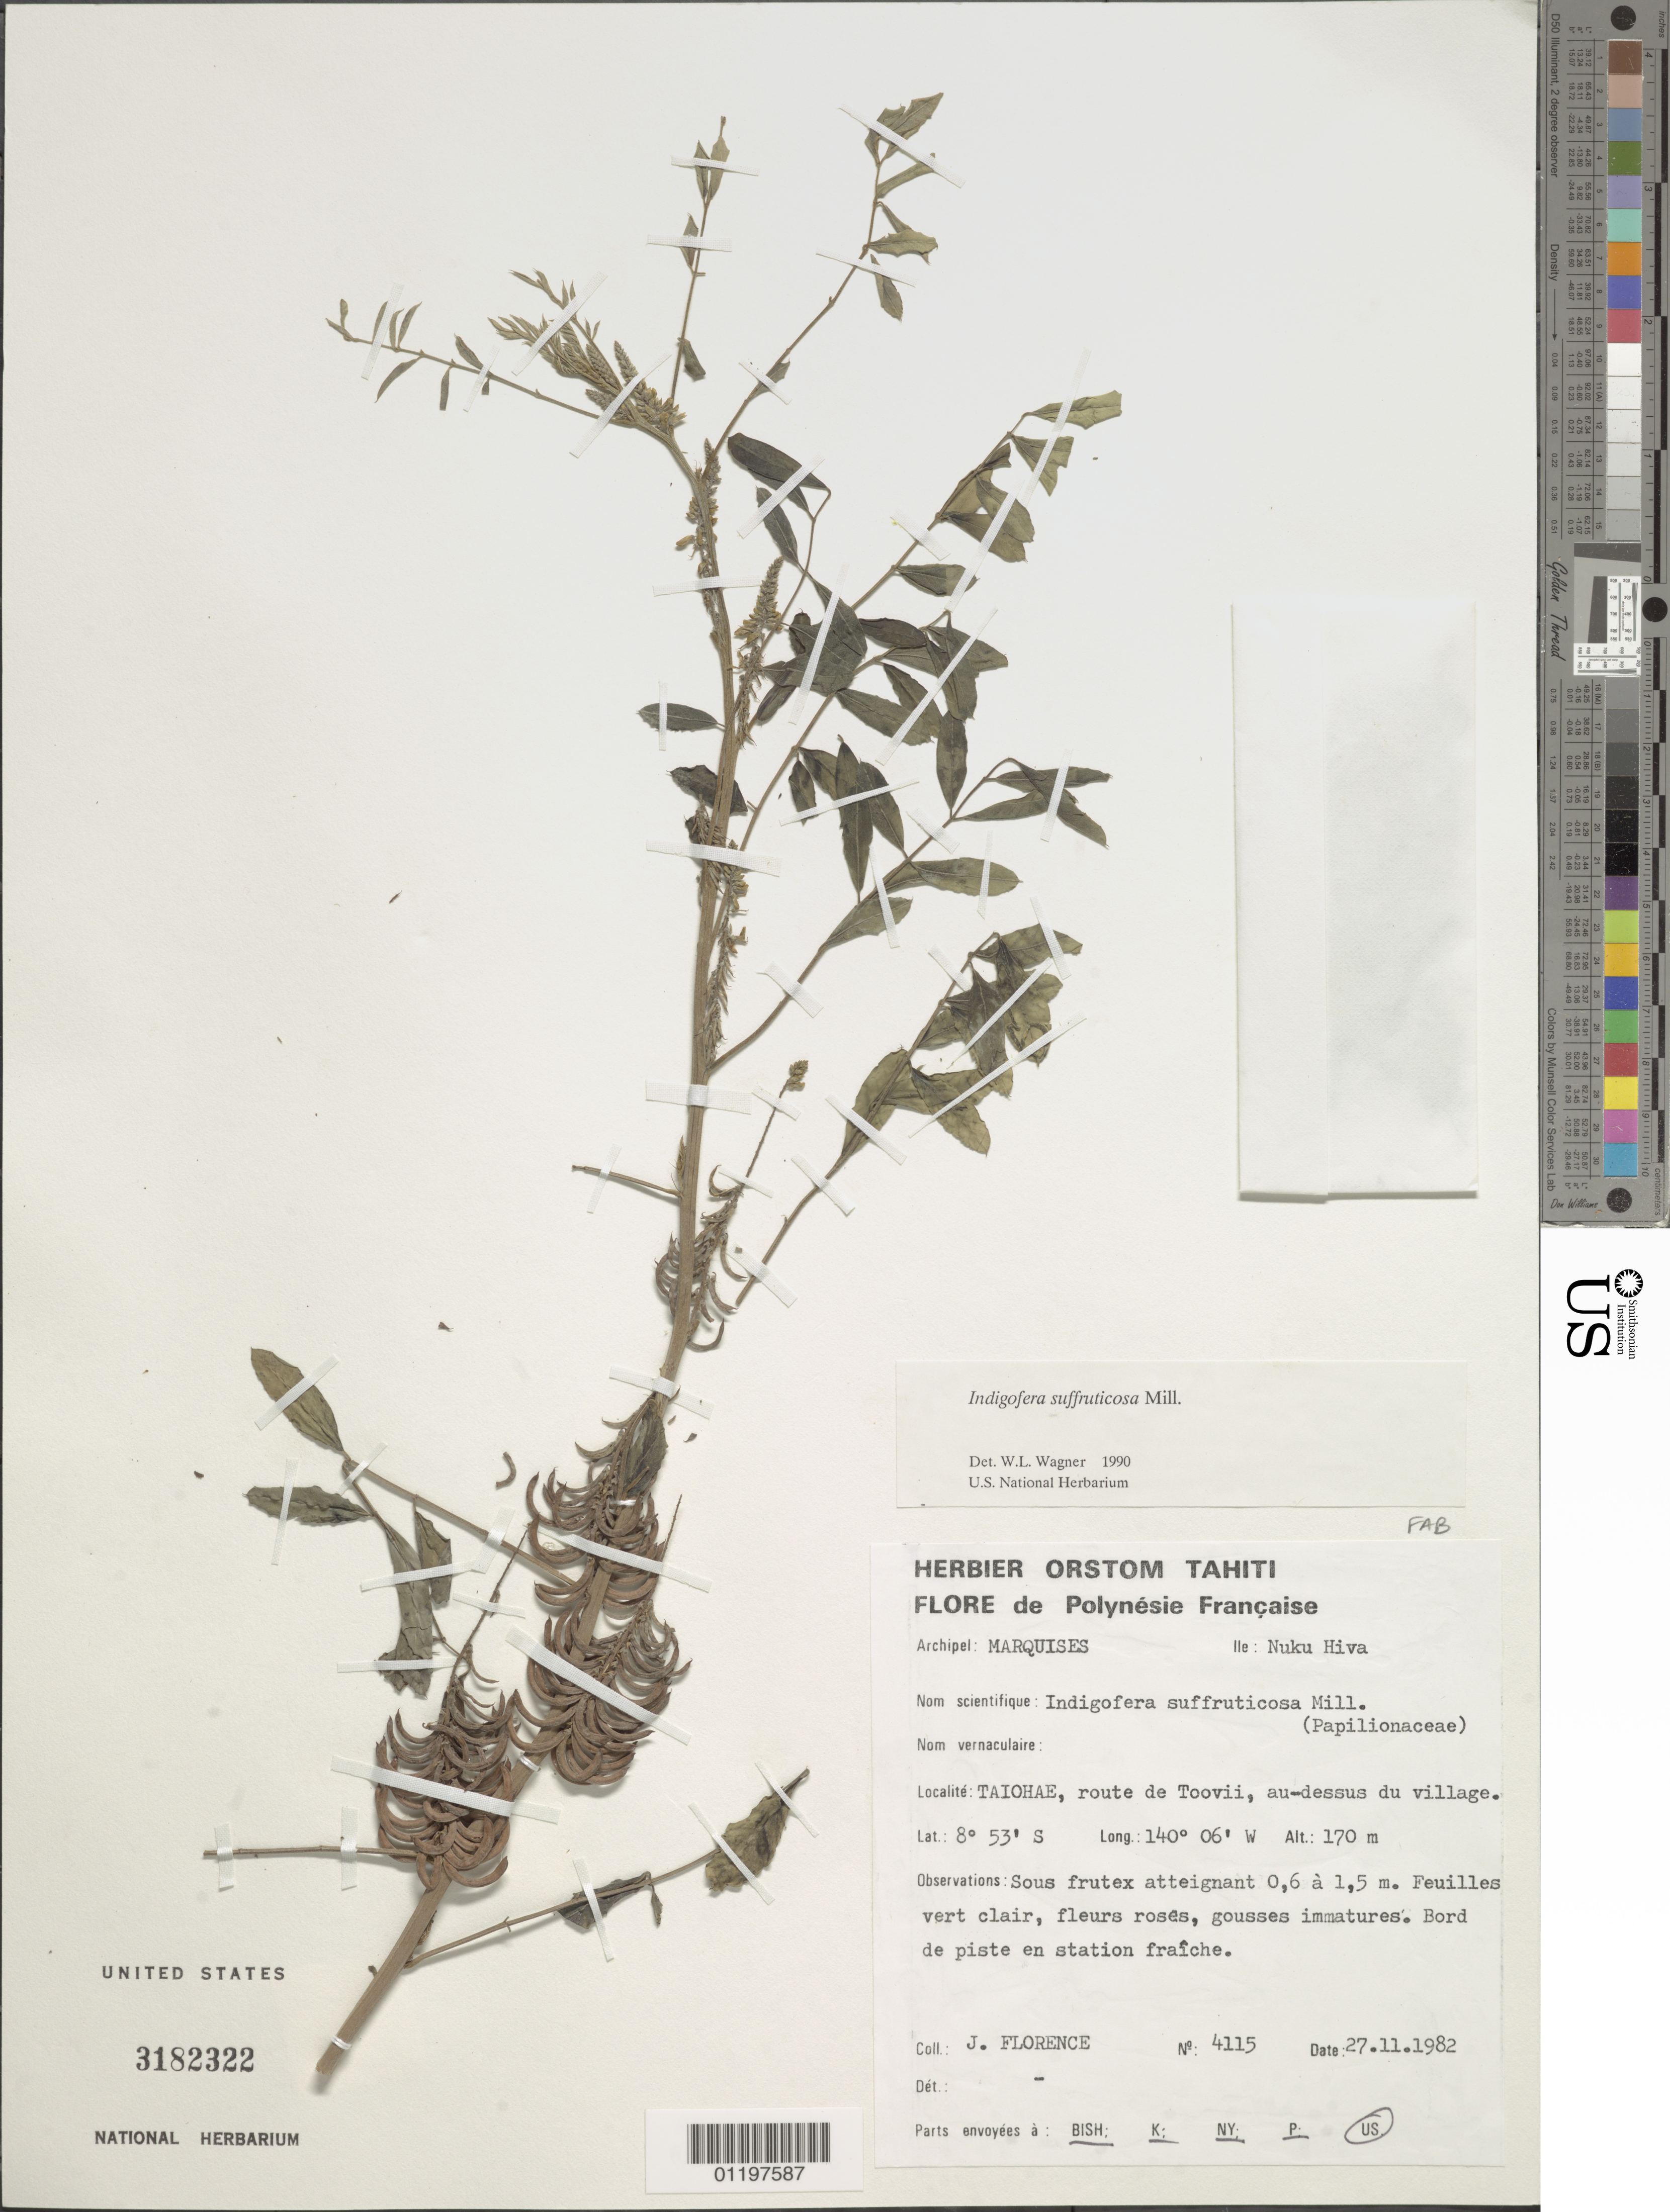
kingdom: Plantae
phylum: Tracheophyta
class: Magnoliopsida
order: Fabales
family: Fabaceae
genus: Indigofera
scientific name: Indigofera suffruticosa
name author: Mill.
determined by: Wagner, W. L., (BOT), Smithsonian Institution - National Museum of Natural History (UNITED STATES)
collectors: J. Florence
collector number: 4115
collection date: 1982-11-27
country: French Polynesia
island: Nuku Hiva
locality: Taiohae, route de Toovii, au-dessus du village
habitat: Bord de piste en station fraîche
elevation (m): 170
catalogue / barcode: US 3182322